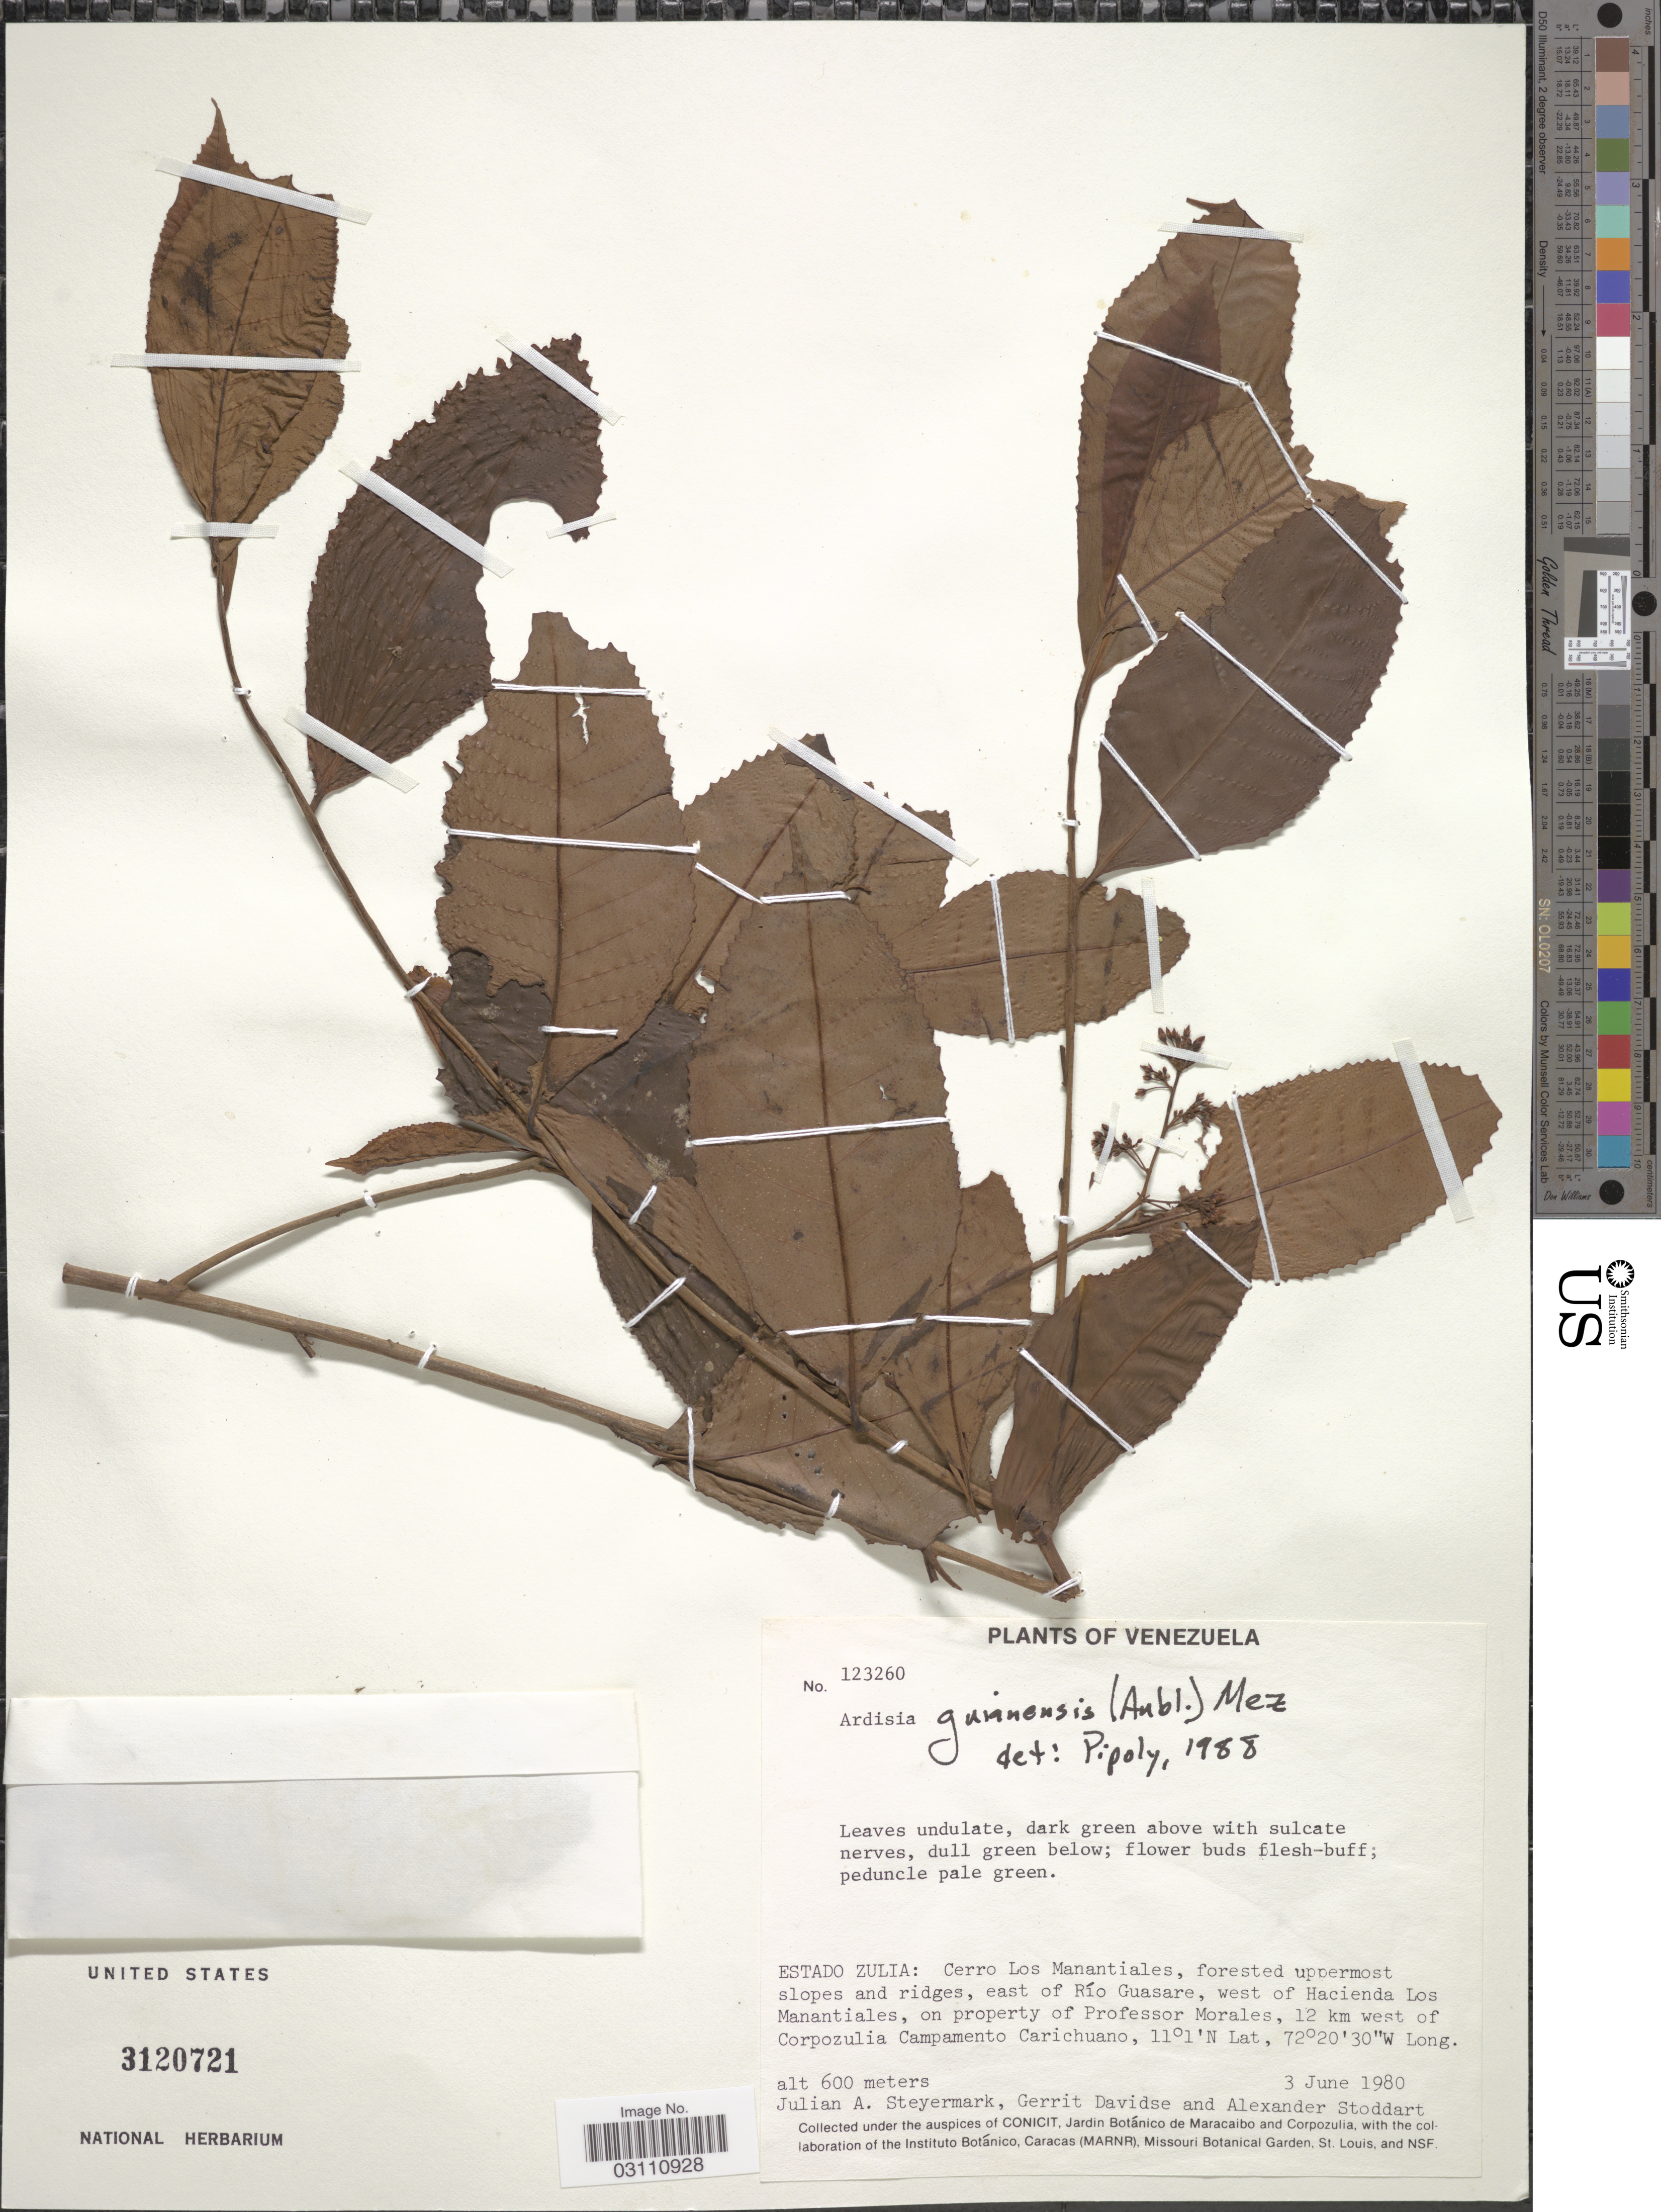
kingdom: Plantae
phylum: Tracheophyta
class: Magnoliopsida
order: Ericales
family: Primulaceae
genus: Ardisia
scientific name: Ardisia guianensis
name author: (Aubl.) Mez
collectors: J. Steyermark, G. Davidse & A. Stoddart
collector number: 123260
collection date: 1980-06-03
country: Venezuela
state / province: Zulia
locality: Cerro Los Manantiales, forested uppermost slopes and ridges, east of Río Guasare, west of Hacienda Los Manantiales, on property of Professor Morales, 12 km west of Corpozulia Campamento Carichuano.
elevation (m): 600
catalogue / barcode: US 3120721